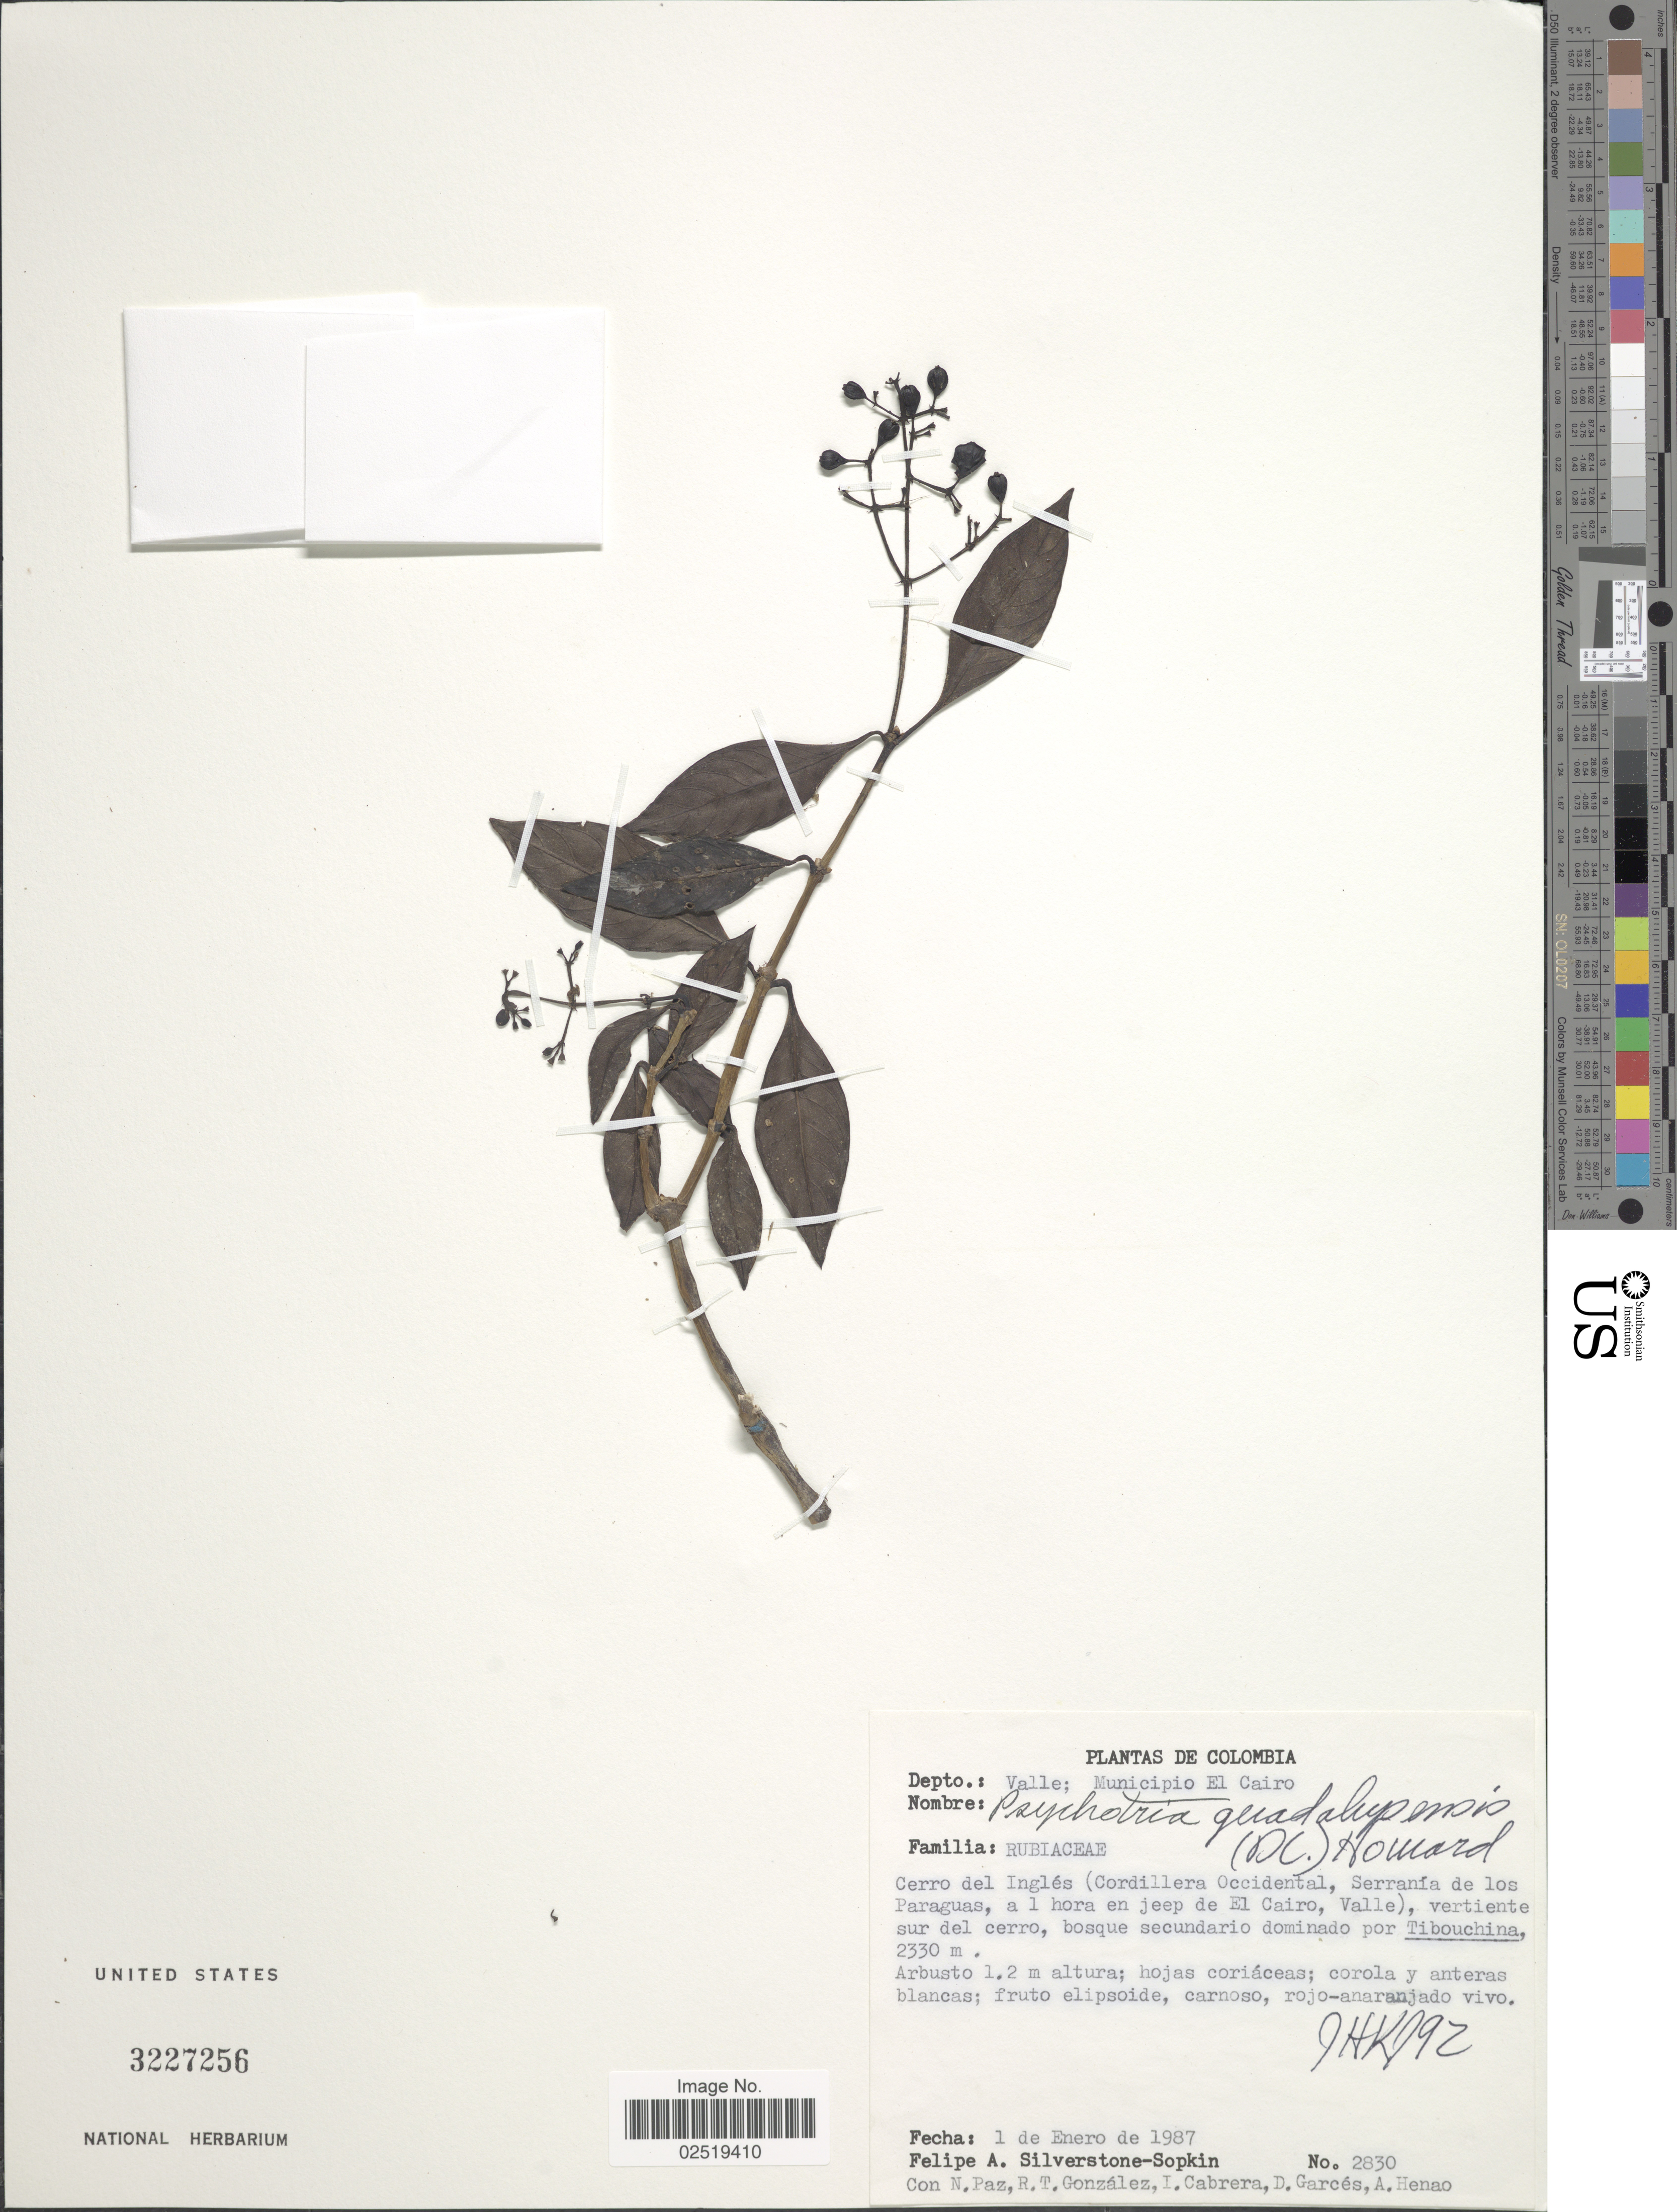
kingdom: Plantae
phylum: Tracheophyta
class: Magnoliopsida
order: Gentianales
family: Rubiaceae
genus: Psychotria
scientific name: Psychotria guadalupensis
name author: (DC.) R.A. Howard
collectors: P. A. Silverstone-Sopkin, N. Paz, R. Gonzalez, I. Cabrera & et al.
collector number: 2830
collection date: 1987-01-01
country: Colombia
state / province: Valle del Cauca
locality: Depto.: Valle, Municipio El Cairo, Cerro del Ingles (Cordillera Occidental, Serrania de los Paraguas, a l hora en jeep de El Cairo, Valle), vertiente sur del cerro.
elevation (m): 2330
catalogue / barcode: US 3227256